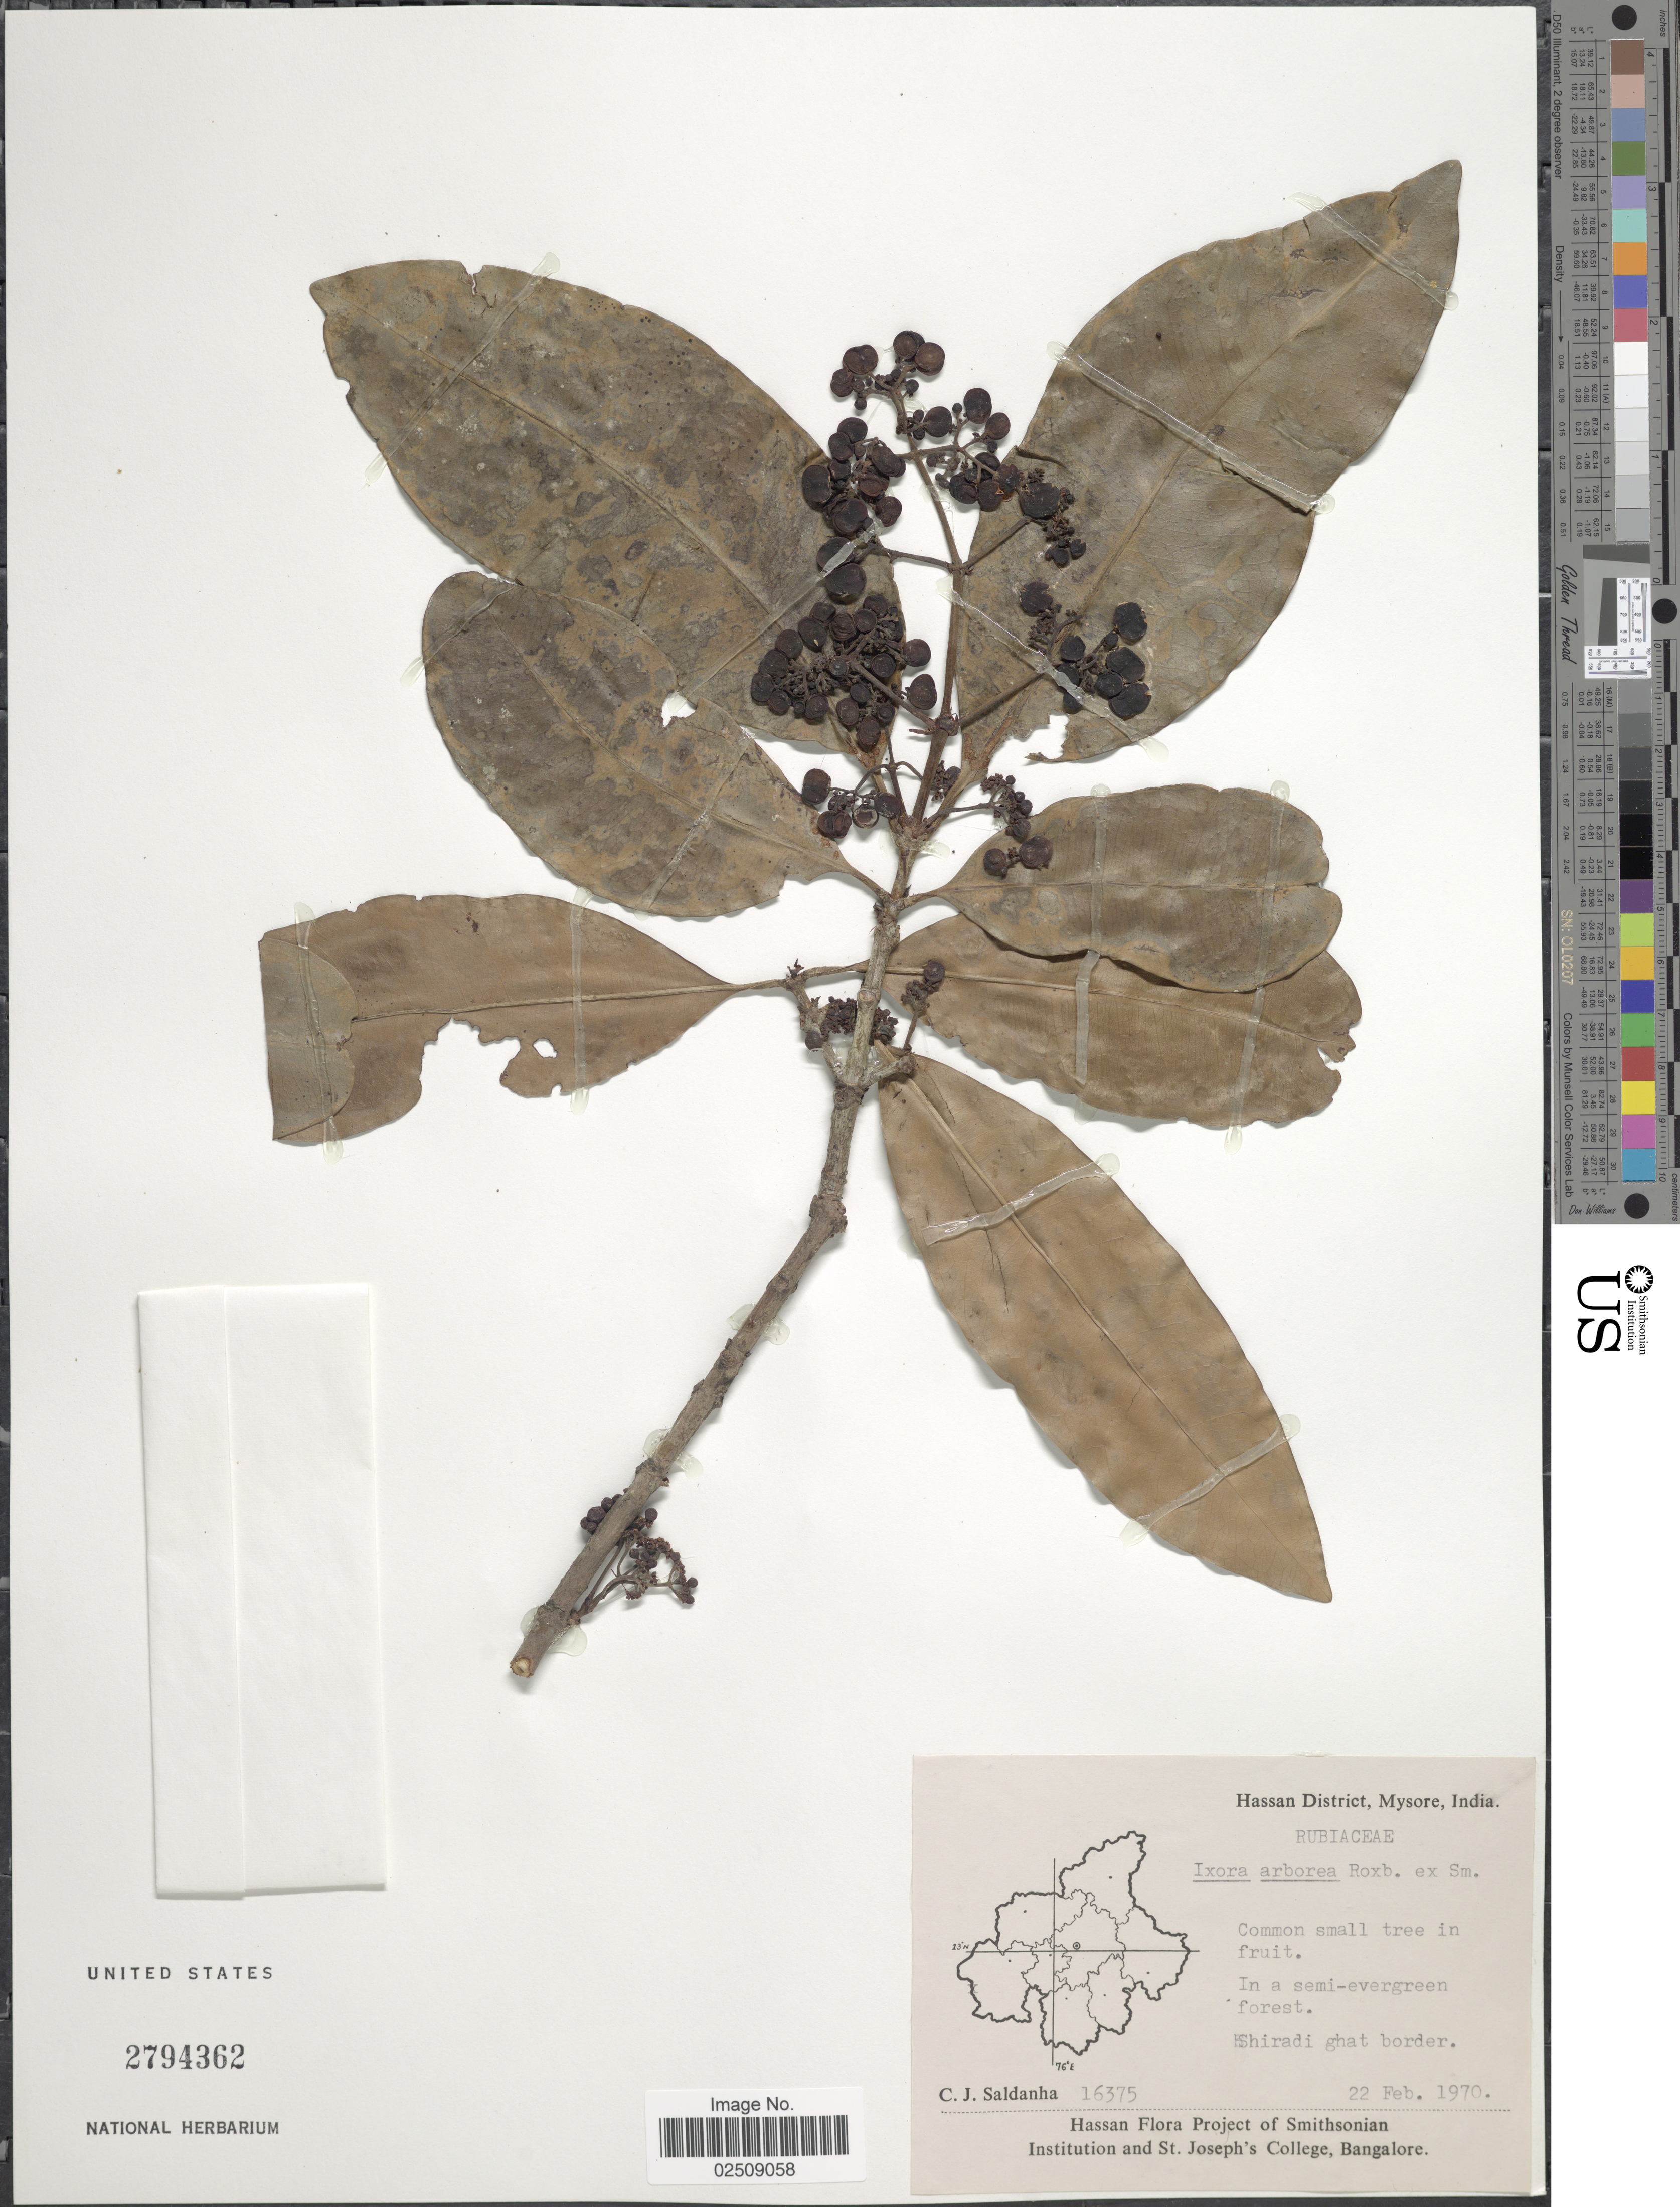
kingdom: Plantae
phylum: Tracheophyta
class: Magnoliopsida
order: Gentianales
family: Rubiaceae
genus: Ixora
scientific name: Ixora arborea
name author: Blanco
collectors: C. J. Saldanha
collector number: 16375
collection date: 1970-02-22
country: India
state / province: Karnataka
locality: Hassan District, Mysore. Shiradi ghat border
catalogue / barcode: US 2794362